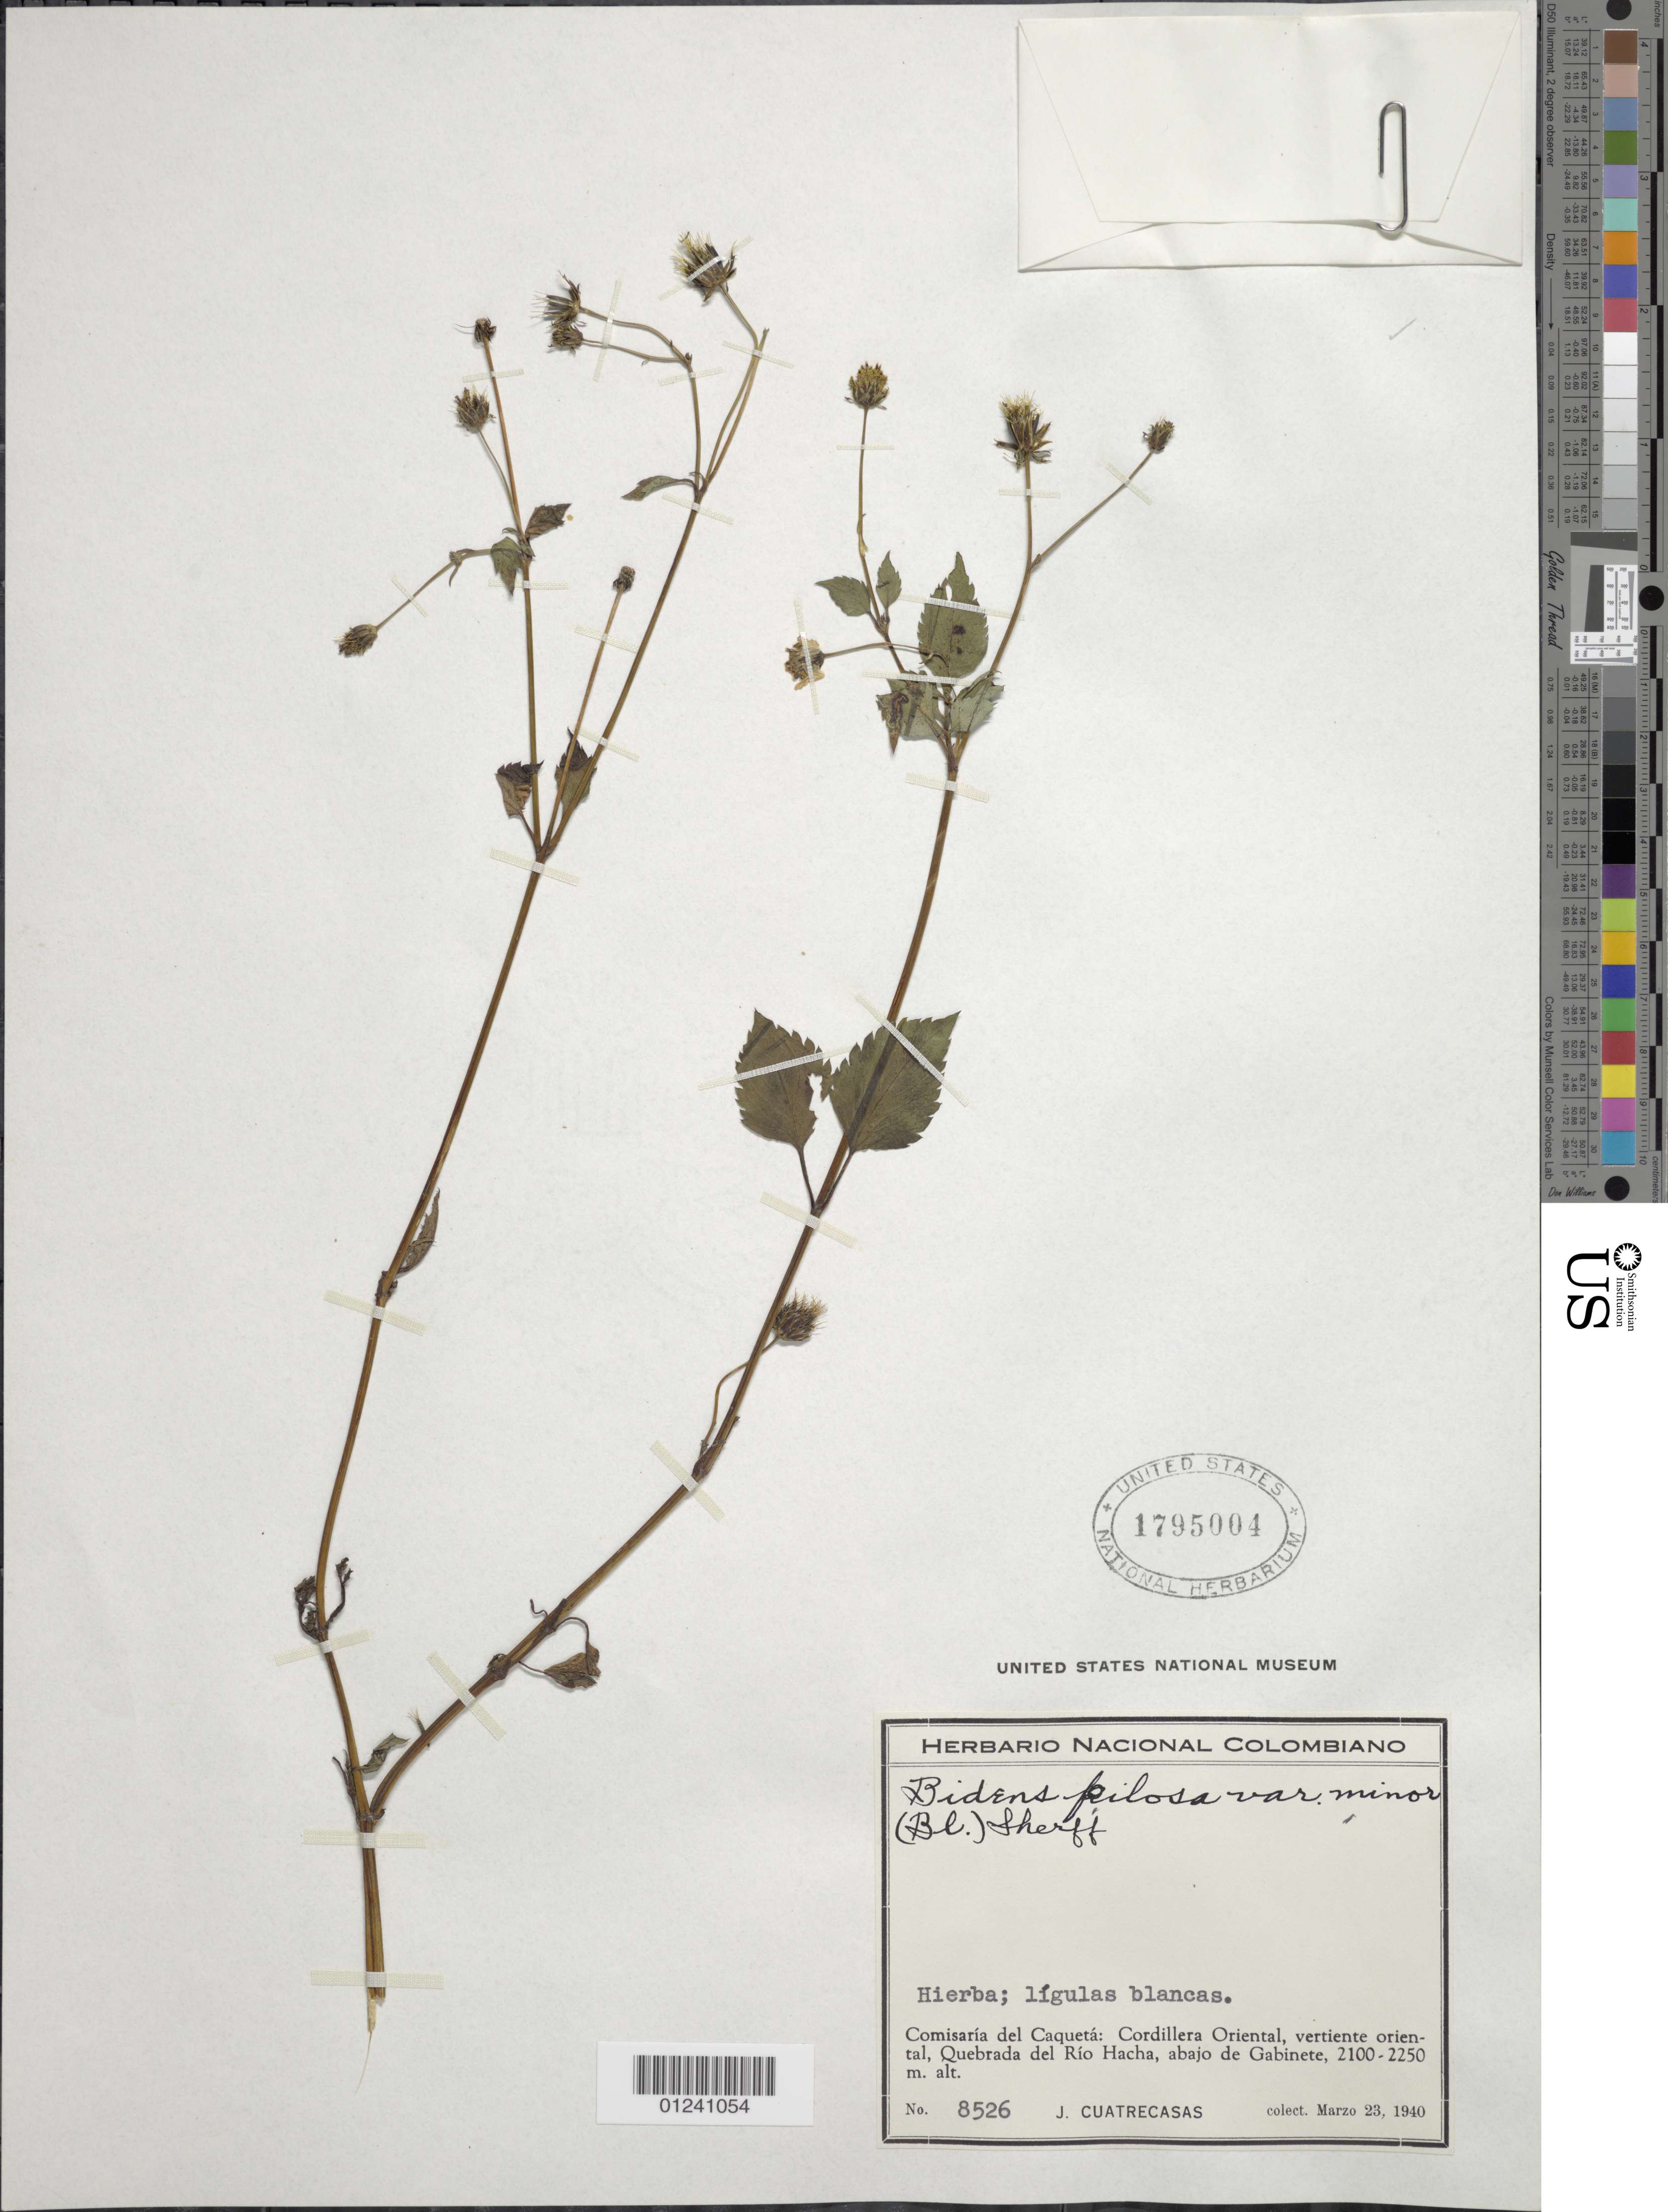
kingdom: Plantae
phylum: Tracheophyta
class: Magnoliopsida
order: Asterales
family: Asteraceae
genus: Bidens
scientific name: Bidens pilosa var. minor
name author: (Blume) Sherff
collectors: J. Cuatrecasas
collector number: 8526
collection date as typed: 23 Mar 1940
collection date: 1940-03-23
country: Colombia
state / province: Caquetá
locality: Cordillera Oriental, vertiente oriental, Quebrada del Rio Hacha, abajo de Gabinete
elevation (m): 2100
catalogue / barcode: US 1795004